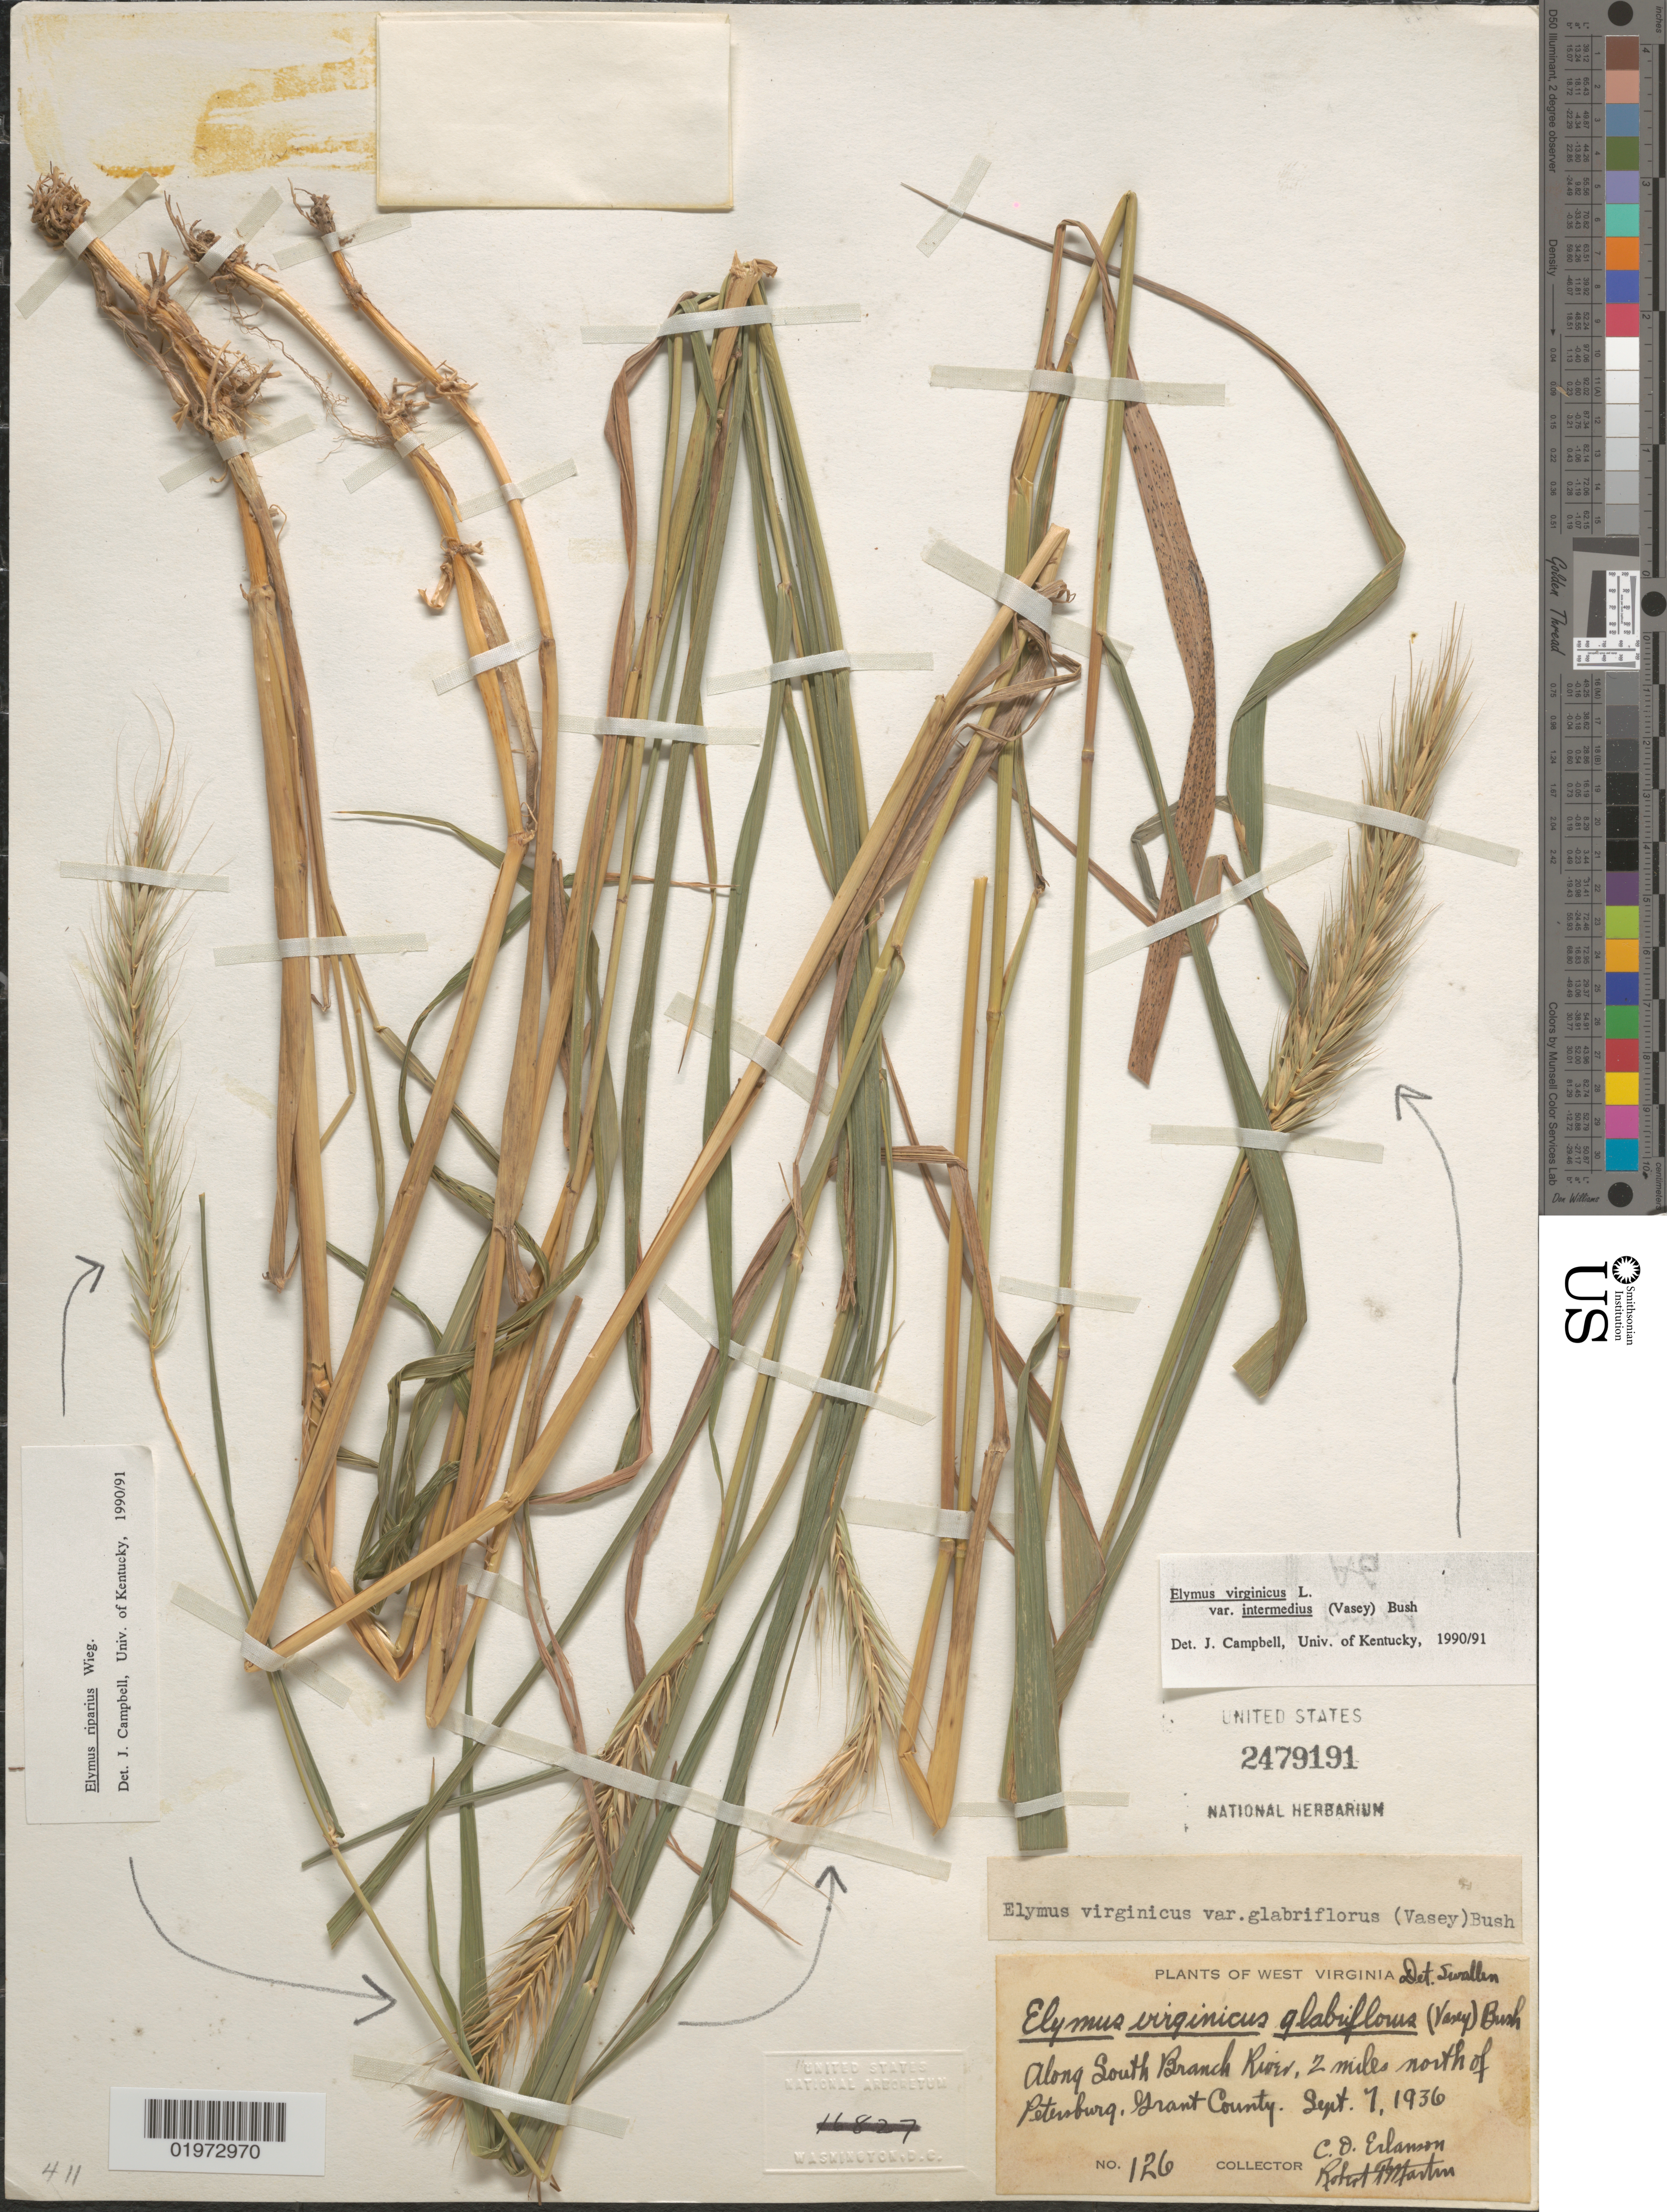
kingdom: Plantae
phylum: Tracheophyta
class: Liliopsida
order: Poales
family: Poaceae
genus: Elymus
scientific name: Elymus virginicus var. intermedius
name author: L.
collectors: C. O. Erlanson & R. F. Martin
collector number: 126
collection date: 1936-09-07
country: United States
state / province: West Virginia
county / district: Grant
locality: Along South Branch River, 2 miles north of Petersburg, Grant County.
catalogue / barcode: US 2479191